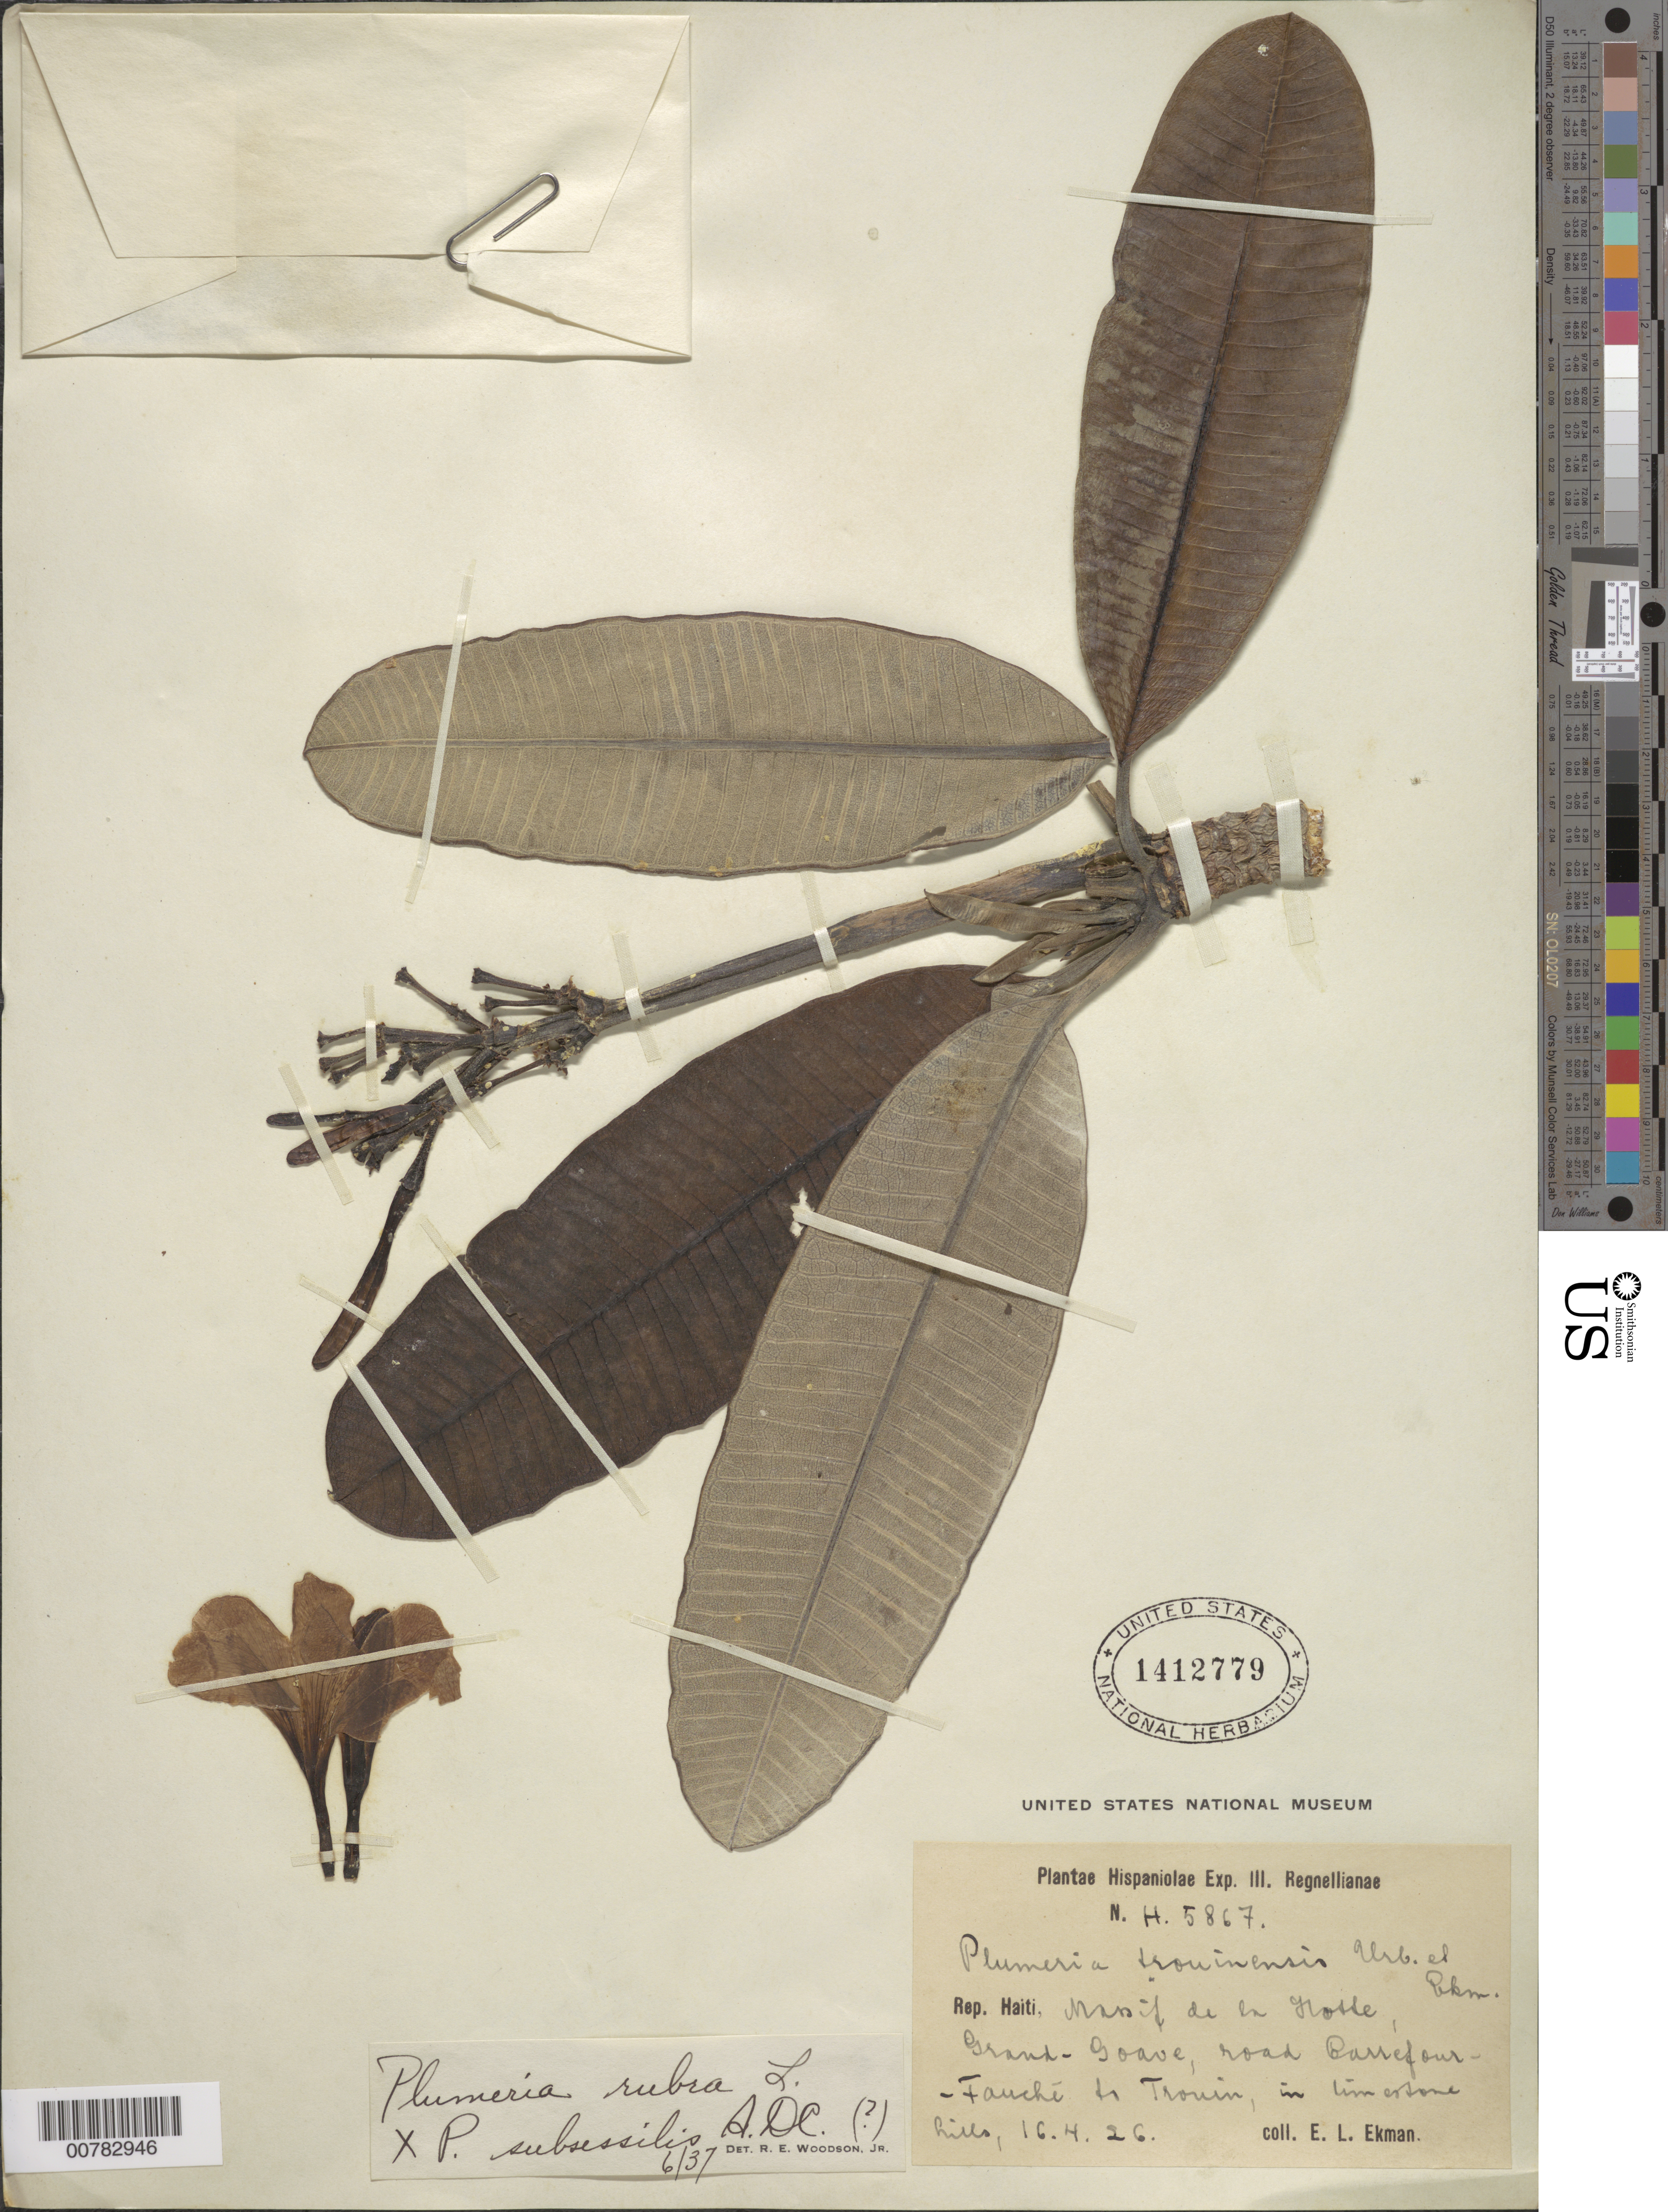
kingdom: Plantae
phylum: Tracheophyta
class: Magnoliopsida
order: Gentianales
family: Apocynaceae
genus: Plumeria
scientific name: Plumeria rubra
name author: L.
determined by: Woodson, R. E., Jr.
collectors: E. L. Ekman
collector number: H 5867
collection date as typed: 16 Apr 1926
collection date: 1926-04-16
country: Haiti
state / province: Ouest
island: Hispaniola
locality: Grand-Goave, Massif de la Hotte, road Carrefour-Fauché to Trouin.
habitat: In limestone hills.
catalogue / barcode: US 1412779